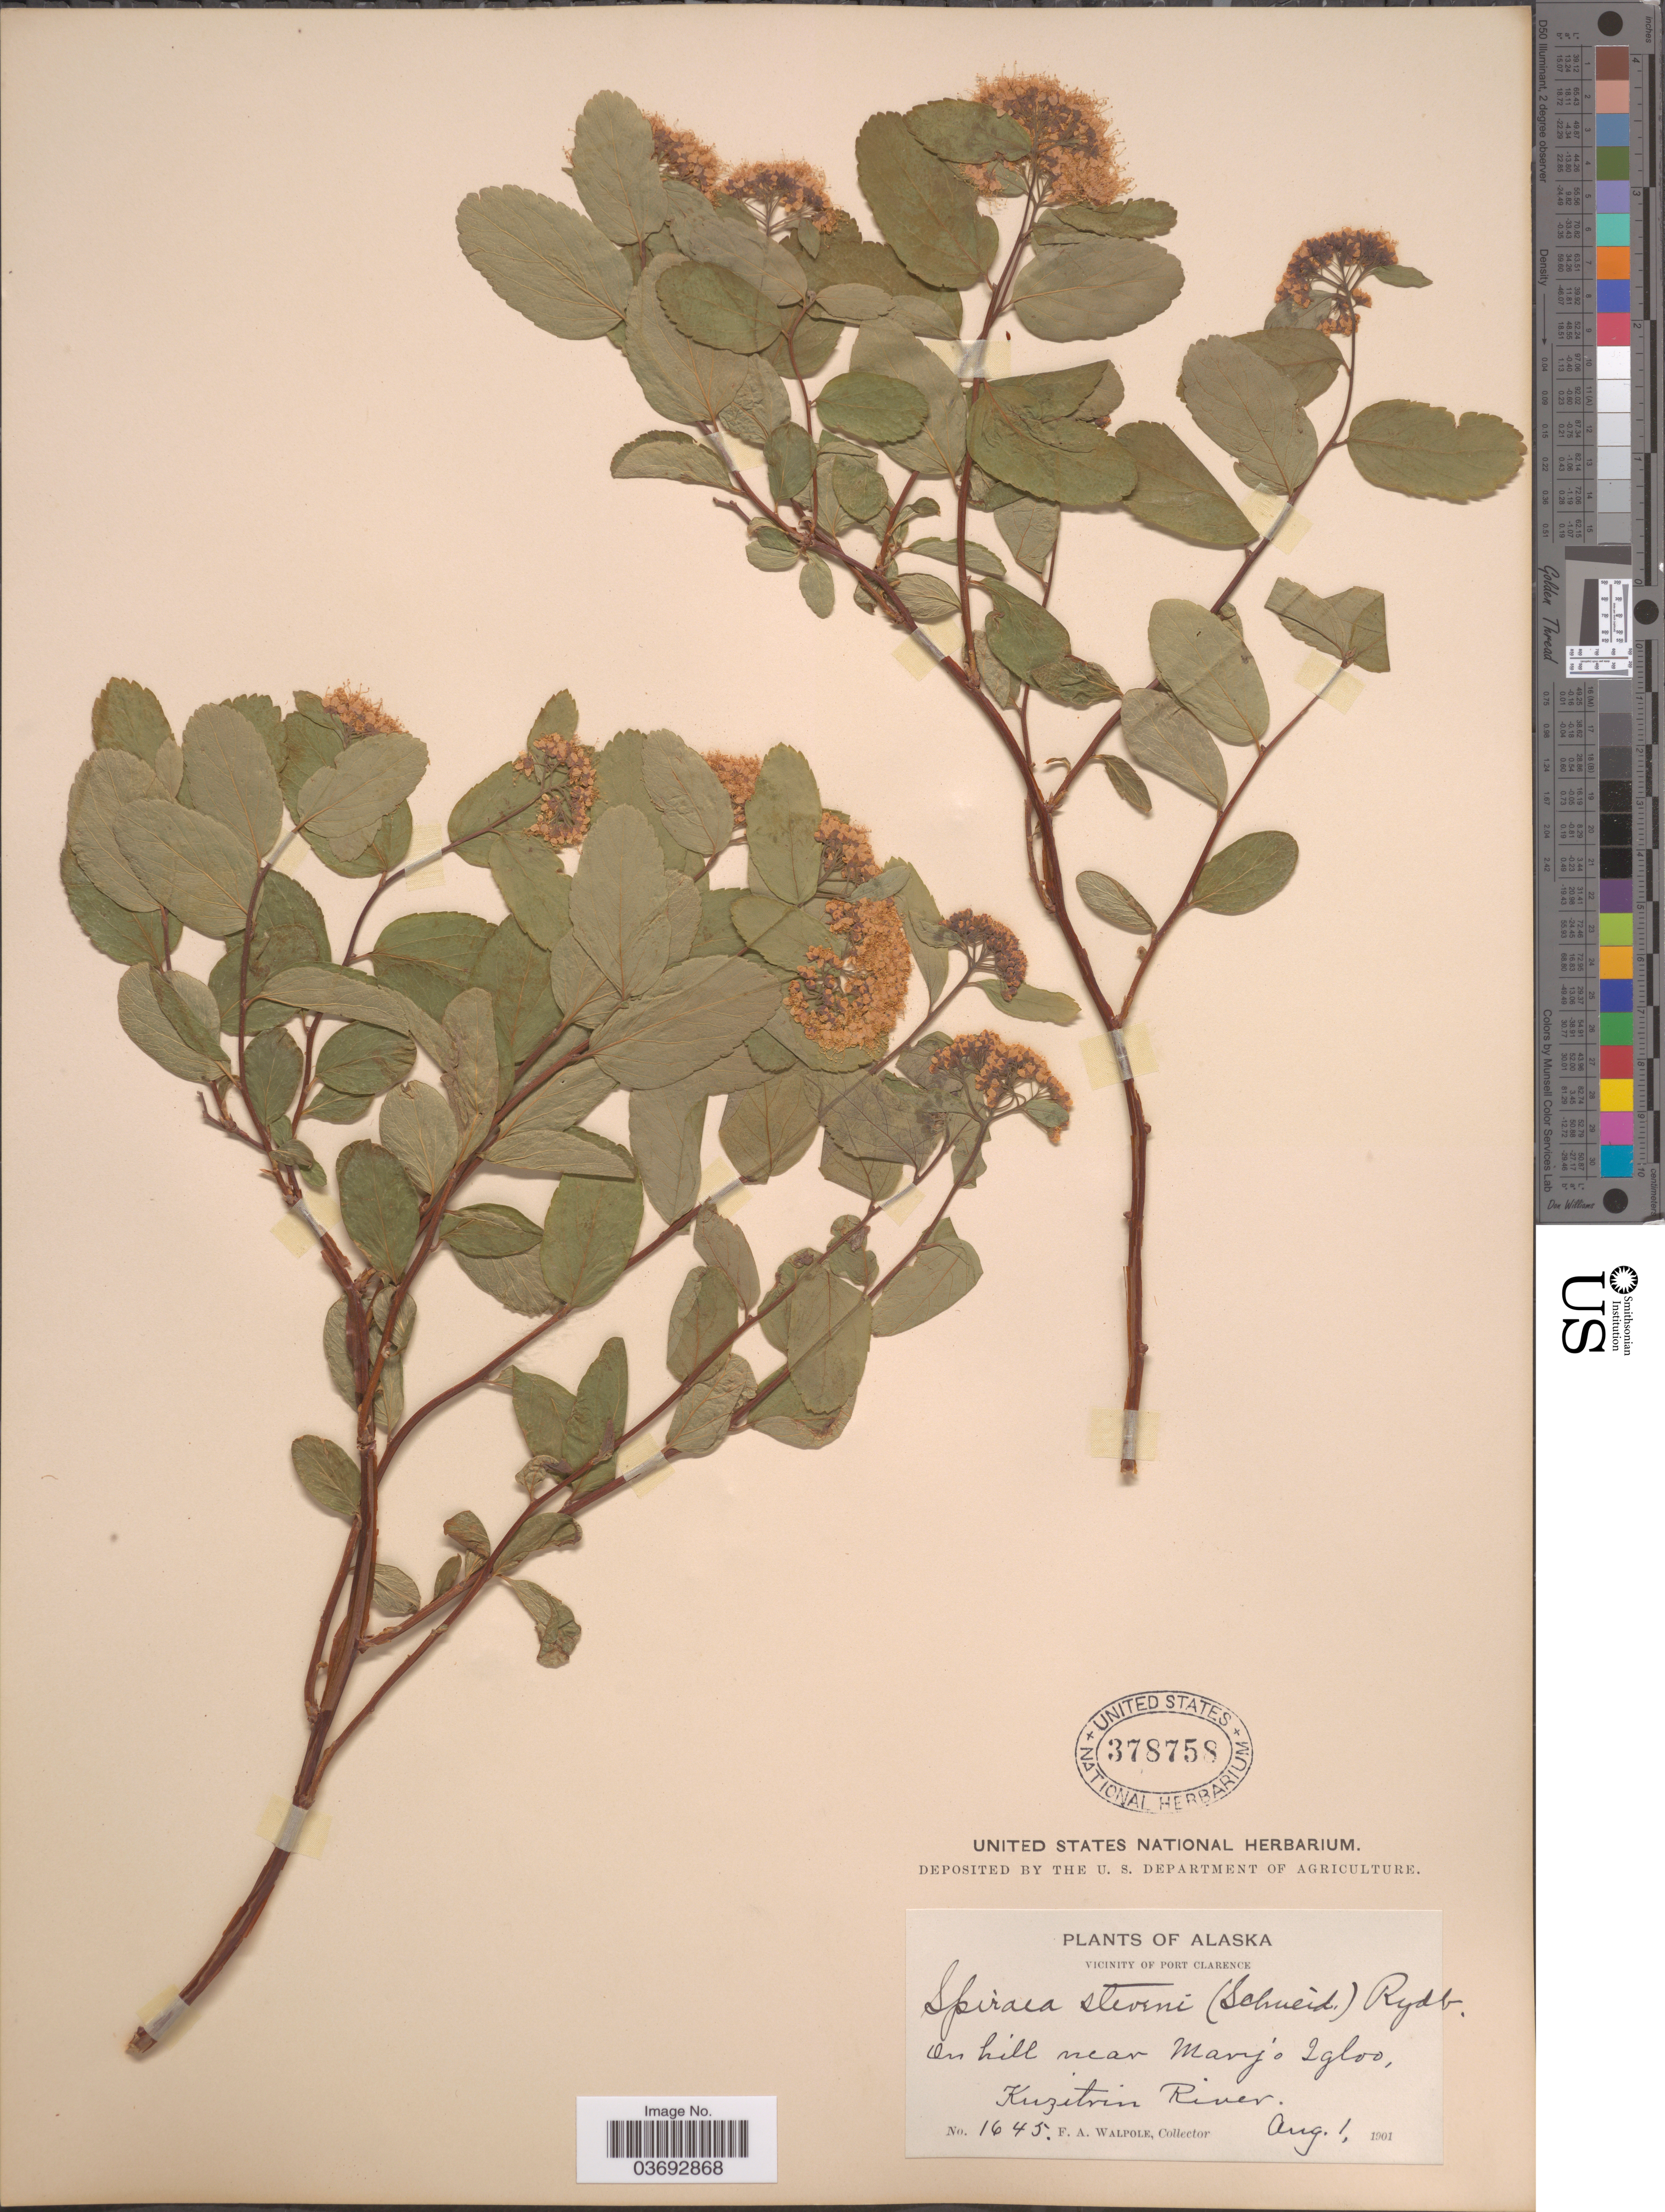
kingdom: Plantae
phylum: Tracheophyta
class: Magnoliopsida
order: Rosales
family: Rosaceae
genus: Spiraea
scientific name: Spiraea stevenii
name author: (C.K. Schneid.) Rydb.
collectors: F. Walpole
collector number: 1645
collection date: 1901-08-01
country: United States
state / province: Alaska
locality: Vicinity of Port Clarence. On hill near May's Igloo, Kuzitrin River.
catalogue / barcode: US 378758